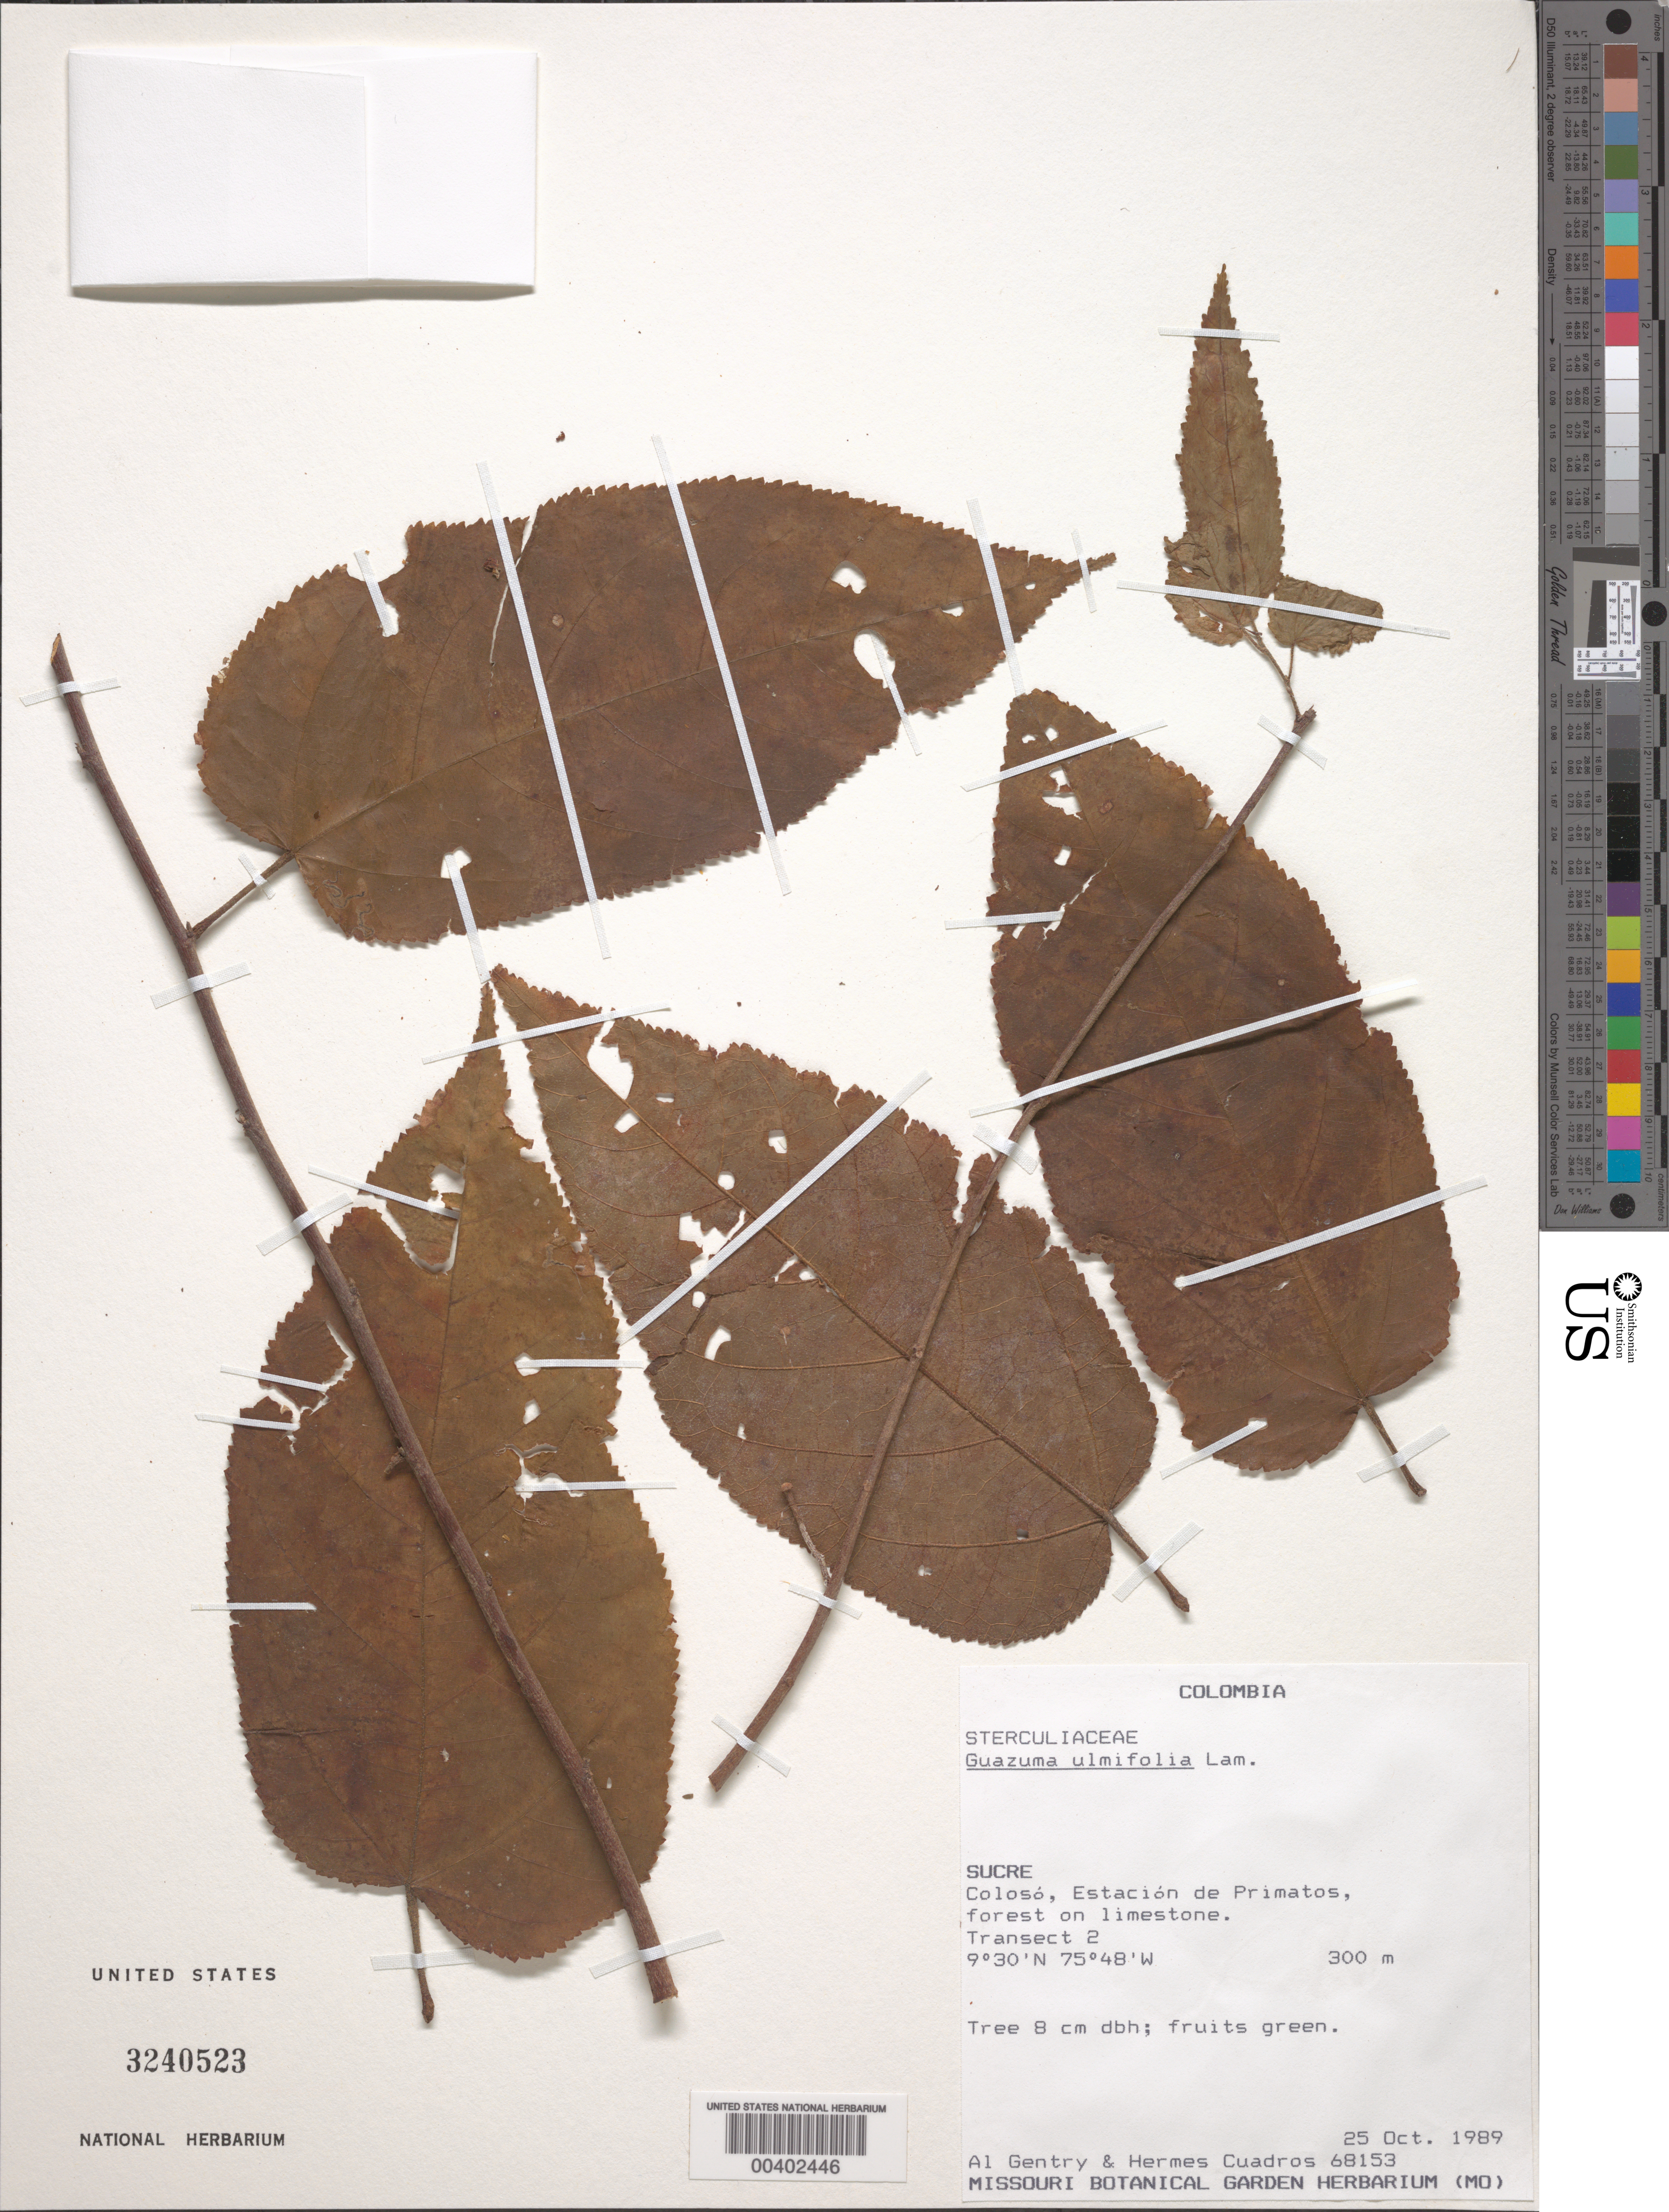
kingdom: Plantae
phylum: Tracheophyta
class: Magnoliopsida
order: Malvales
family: Malvaceae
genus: Guazuma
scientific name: Guazuma ulmifolia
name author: Lam.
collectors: A. H. Gentry & H. Cuadros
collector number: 68153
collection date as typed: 25 Oct 1989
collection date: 1989-10-25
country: Colombia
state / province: Sucre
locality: Colosó, Estación de Primatos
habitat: forest on limestone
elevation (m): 300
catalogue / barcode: US 3240523